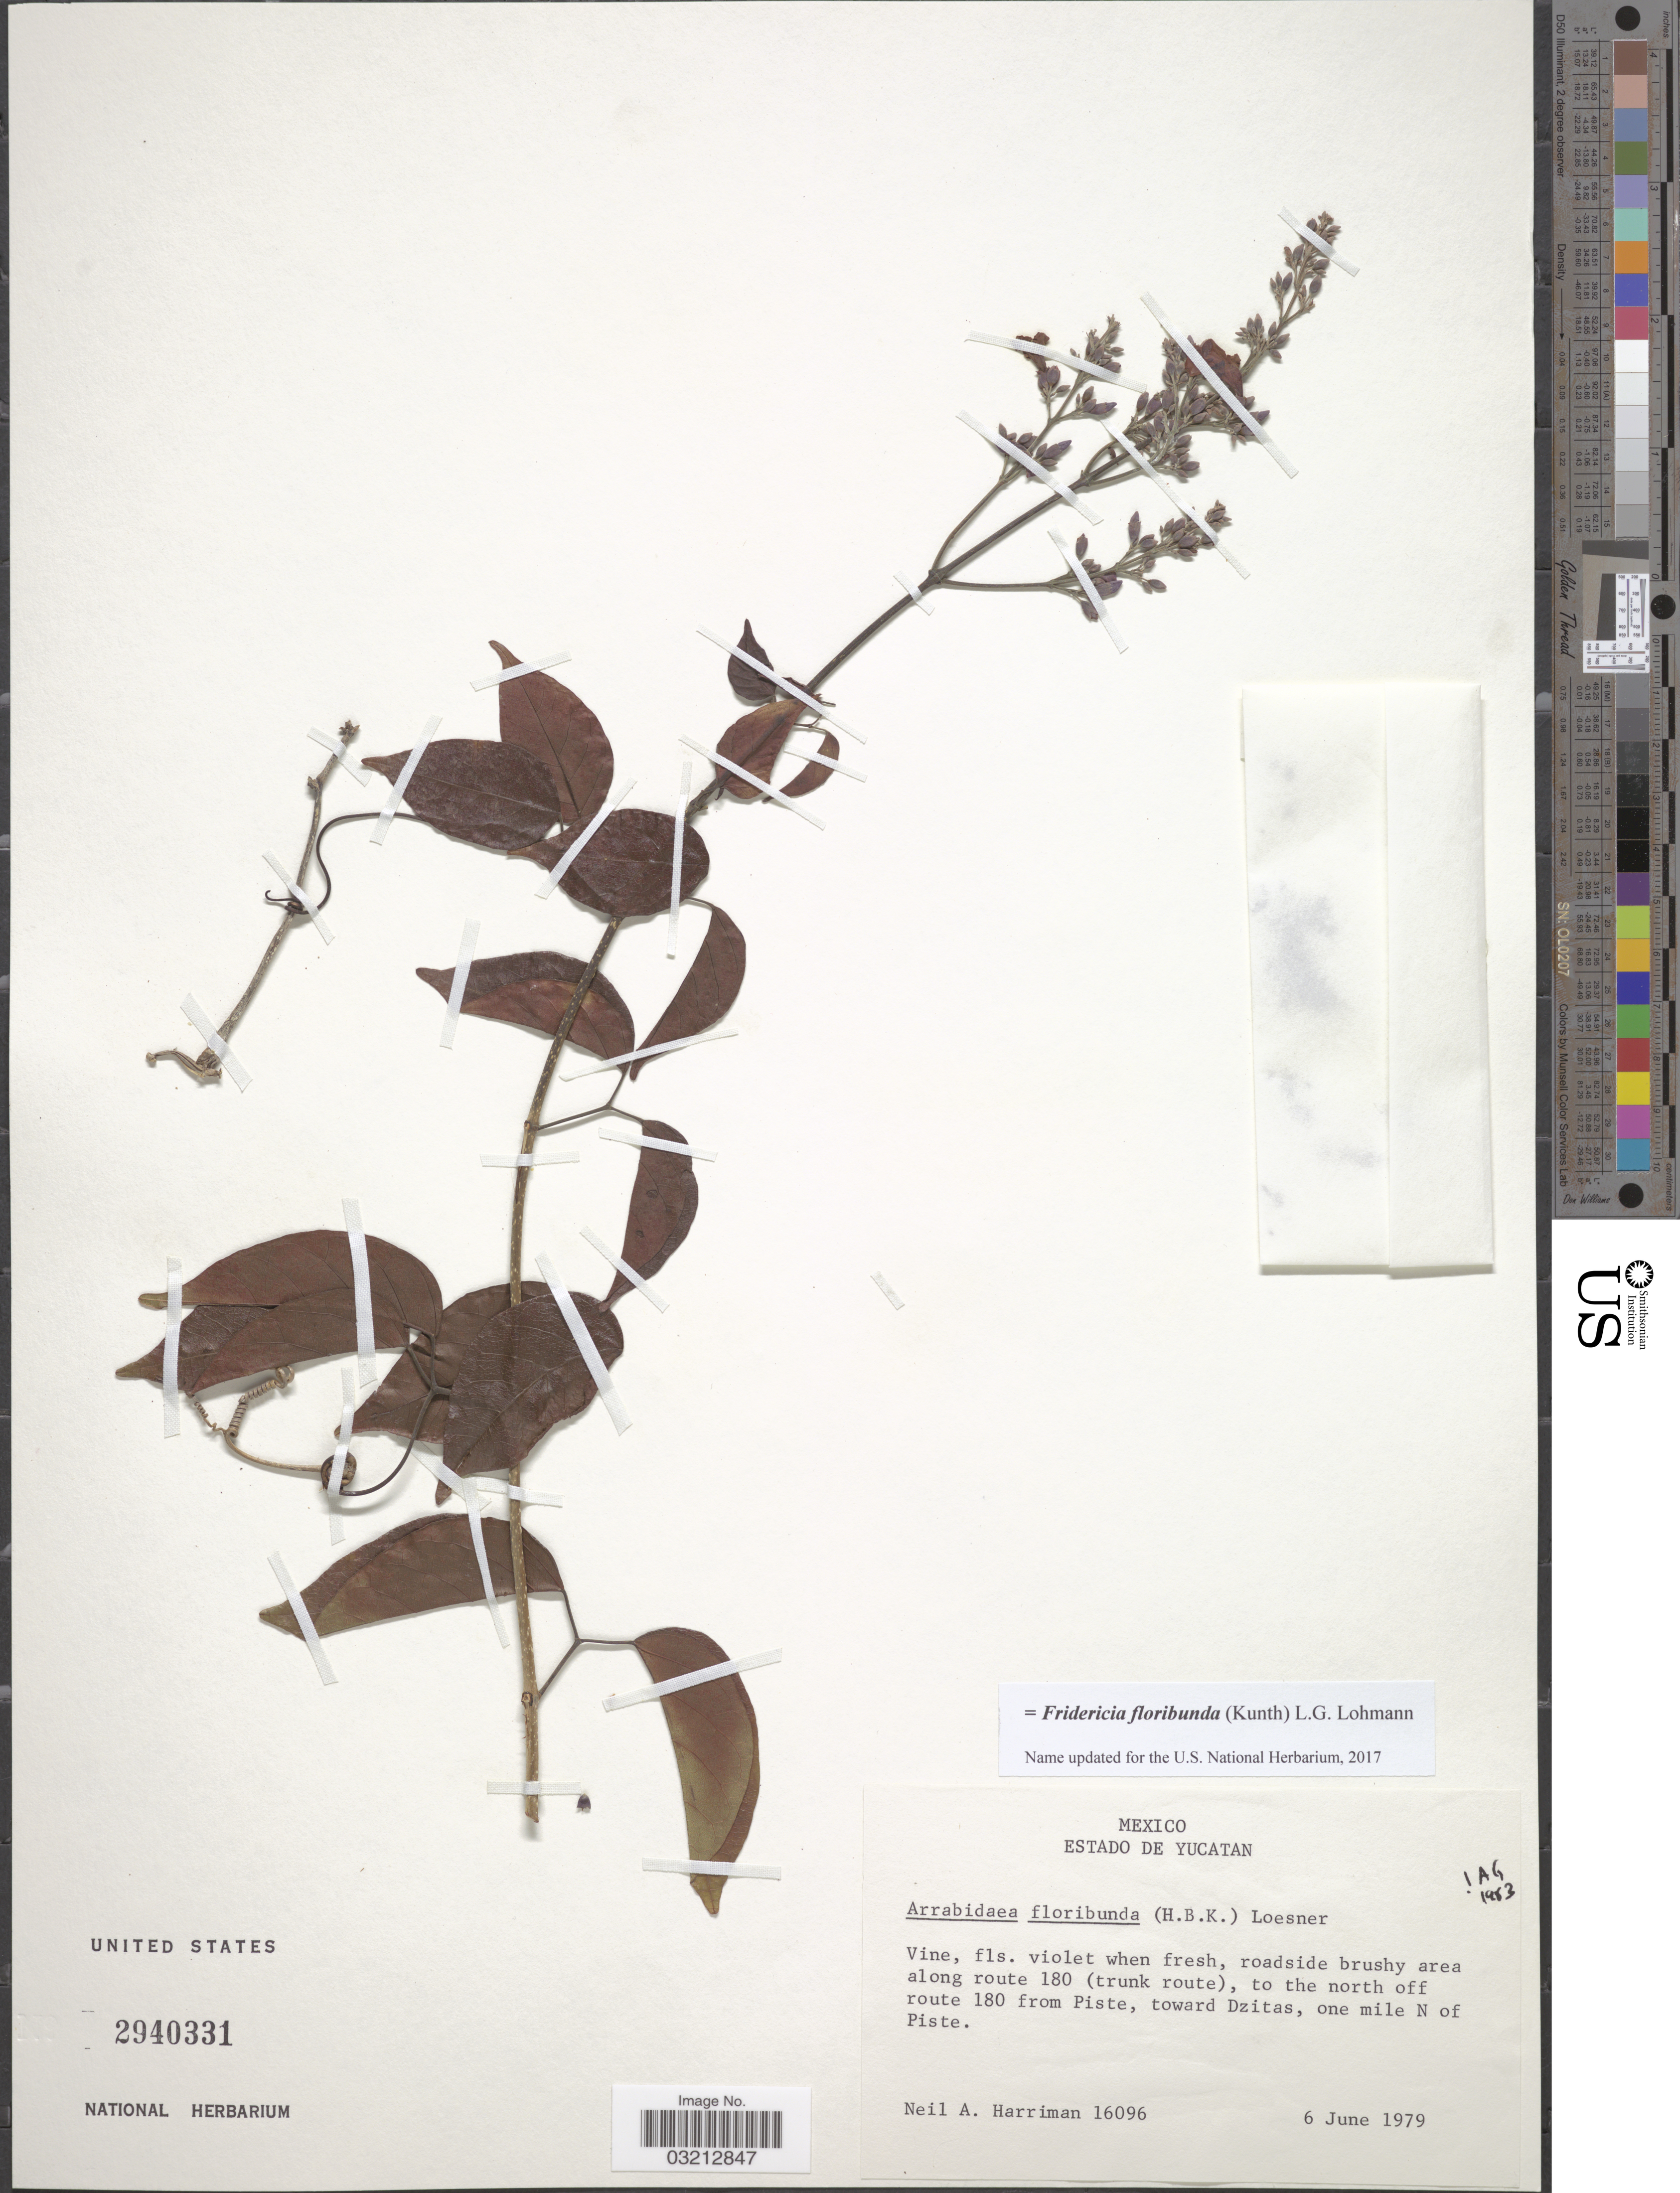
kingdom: Plantae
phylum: Tracheophyta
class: Magnoliopsida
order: Lamiales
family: Bignoniaceae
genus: Fridericia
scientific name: Fridericia floribunda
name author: (Kunth) L.G. Lohmann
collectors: N. A. Harriman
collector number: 16096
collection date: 1979-06-06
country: Mexico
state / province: Yucatán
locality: Roadside brushy area along route 180 (trunk route), to the north off route 180 from Piste, toward Dzitas, one mile N of Piste.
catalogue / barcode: US 2940331